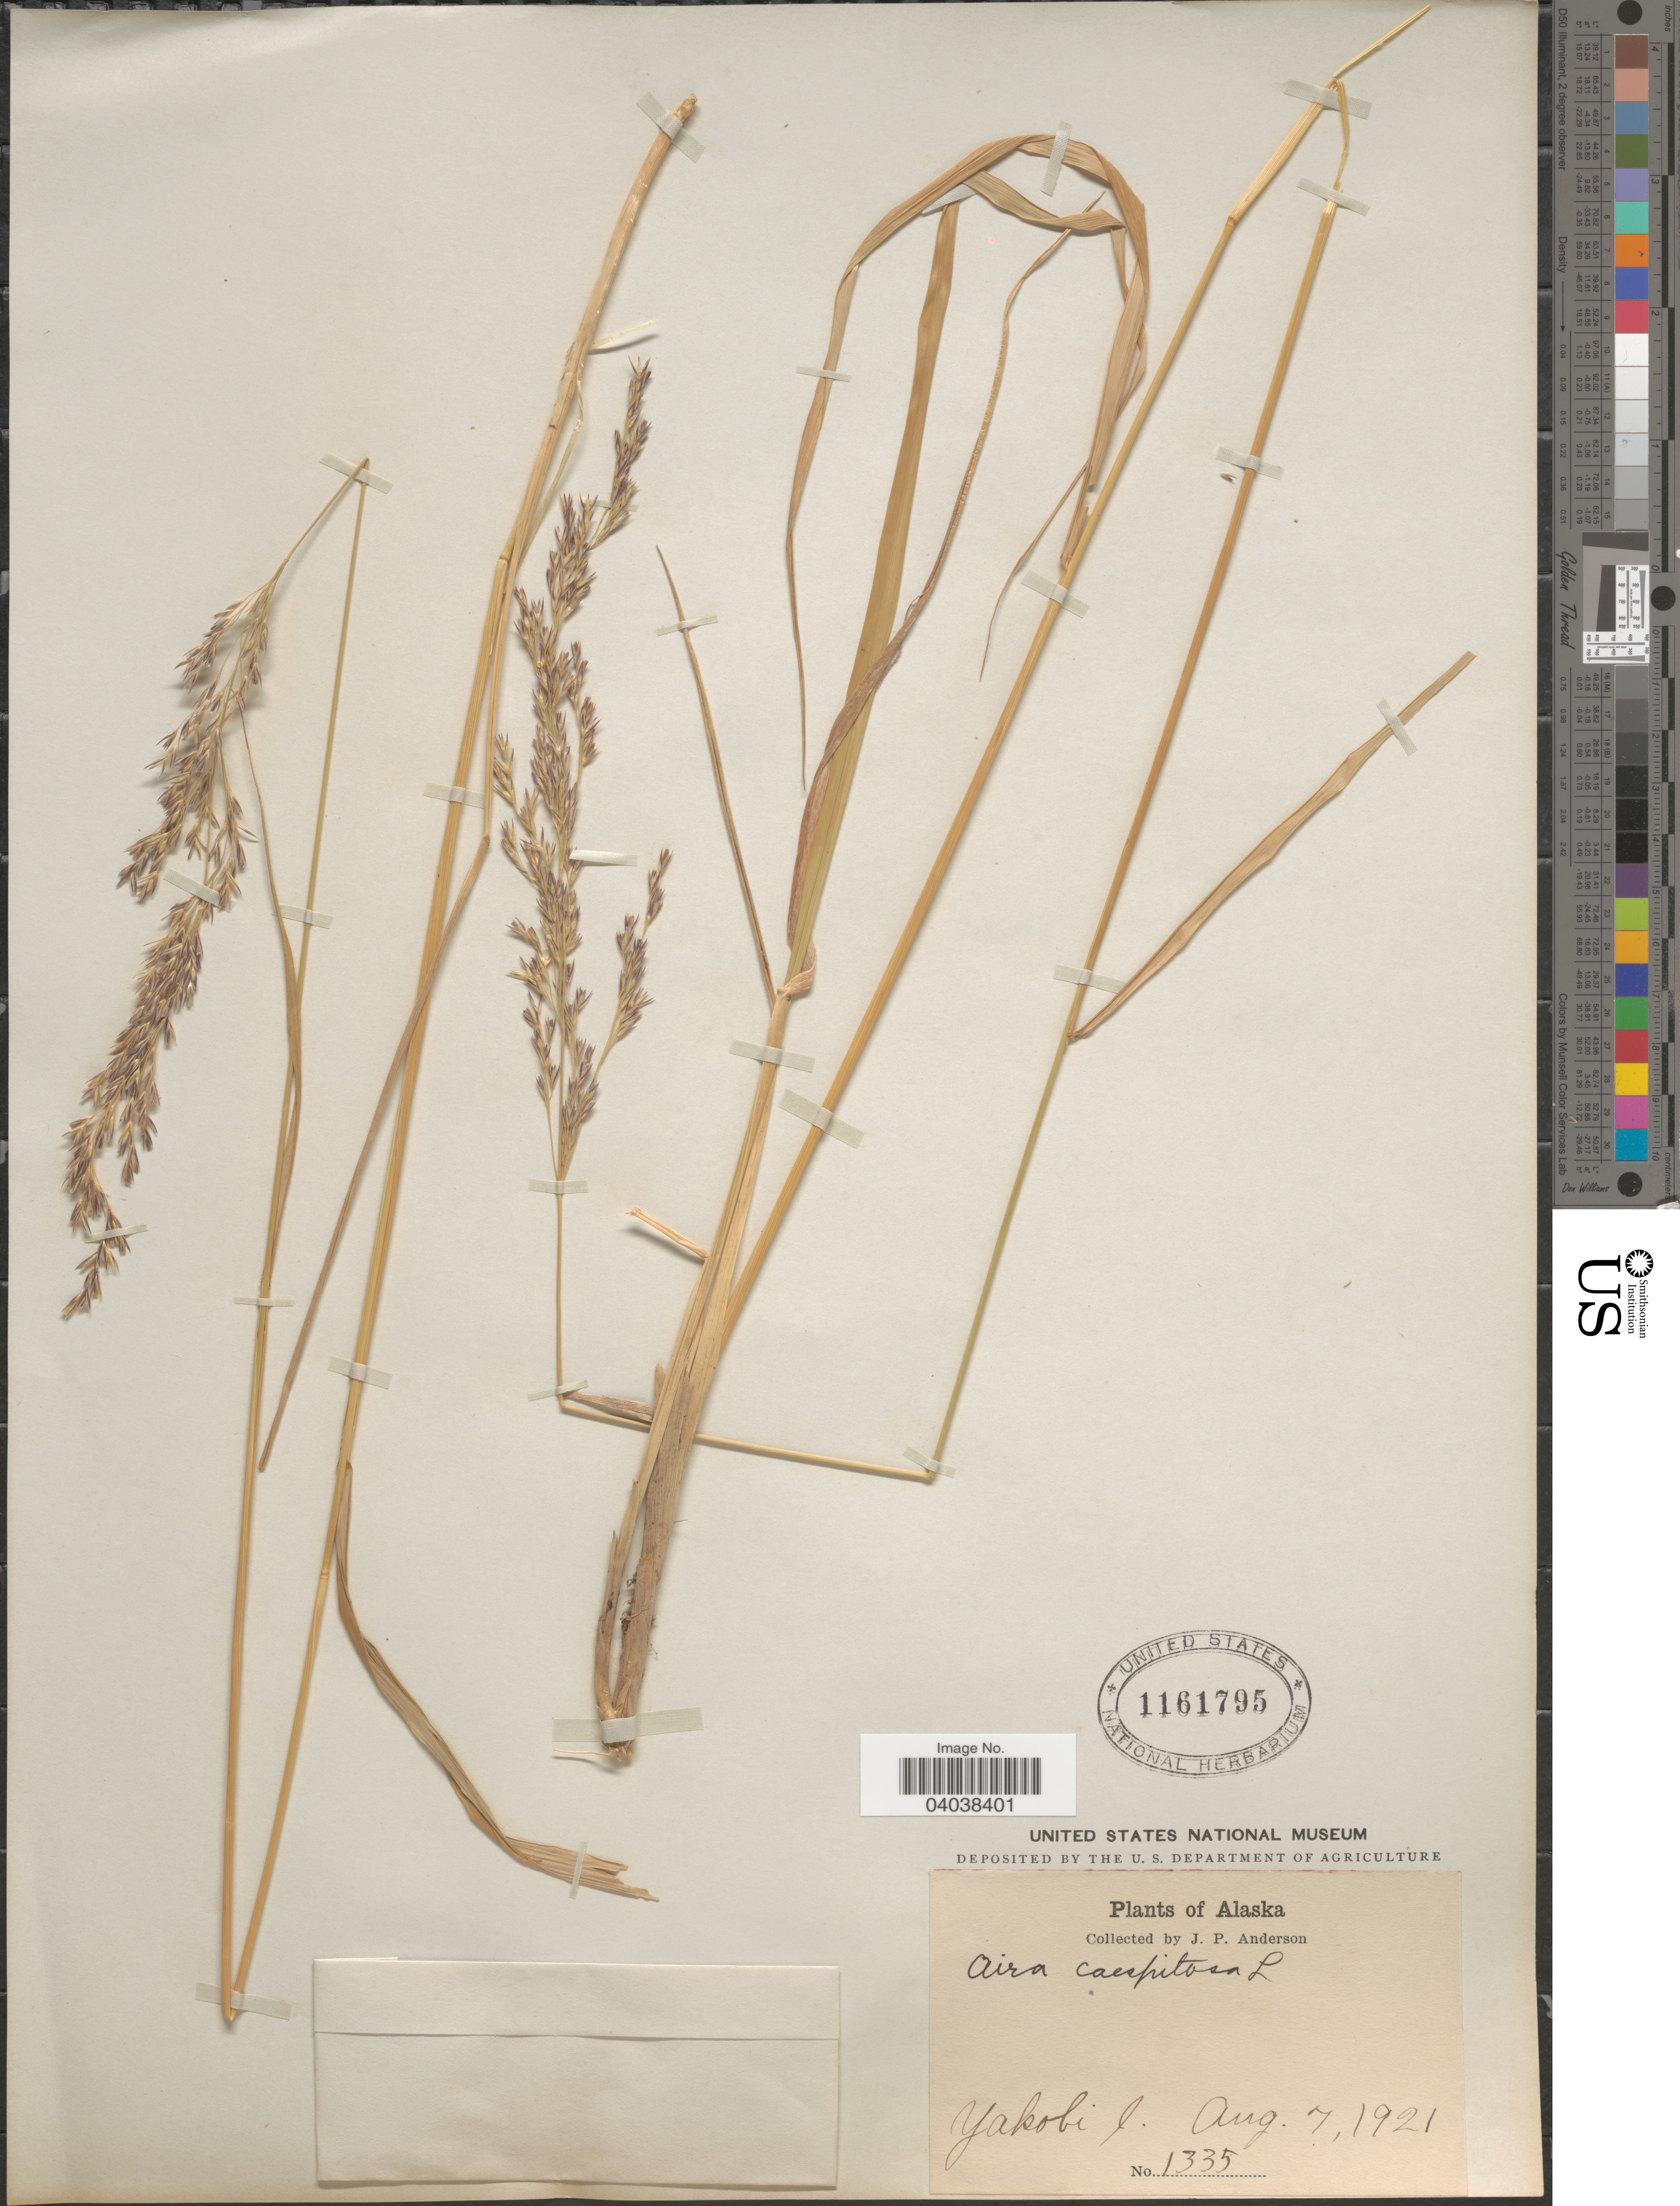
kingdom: Plantae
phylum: Tracheophyta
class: Liliopsida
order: Poales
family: Poaceae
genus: Deschampsia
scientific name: Deschampsia cespitosa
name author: (L.) P. Beauv.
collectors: J. P. Anderson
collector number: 1335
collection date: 1921-08-07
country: United States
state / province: Alaska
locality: Yakobi I.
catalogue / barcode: US 1161795